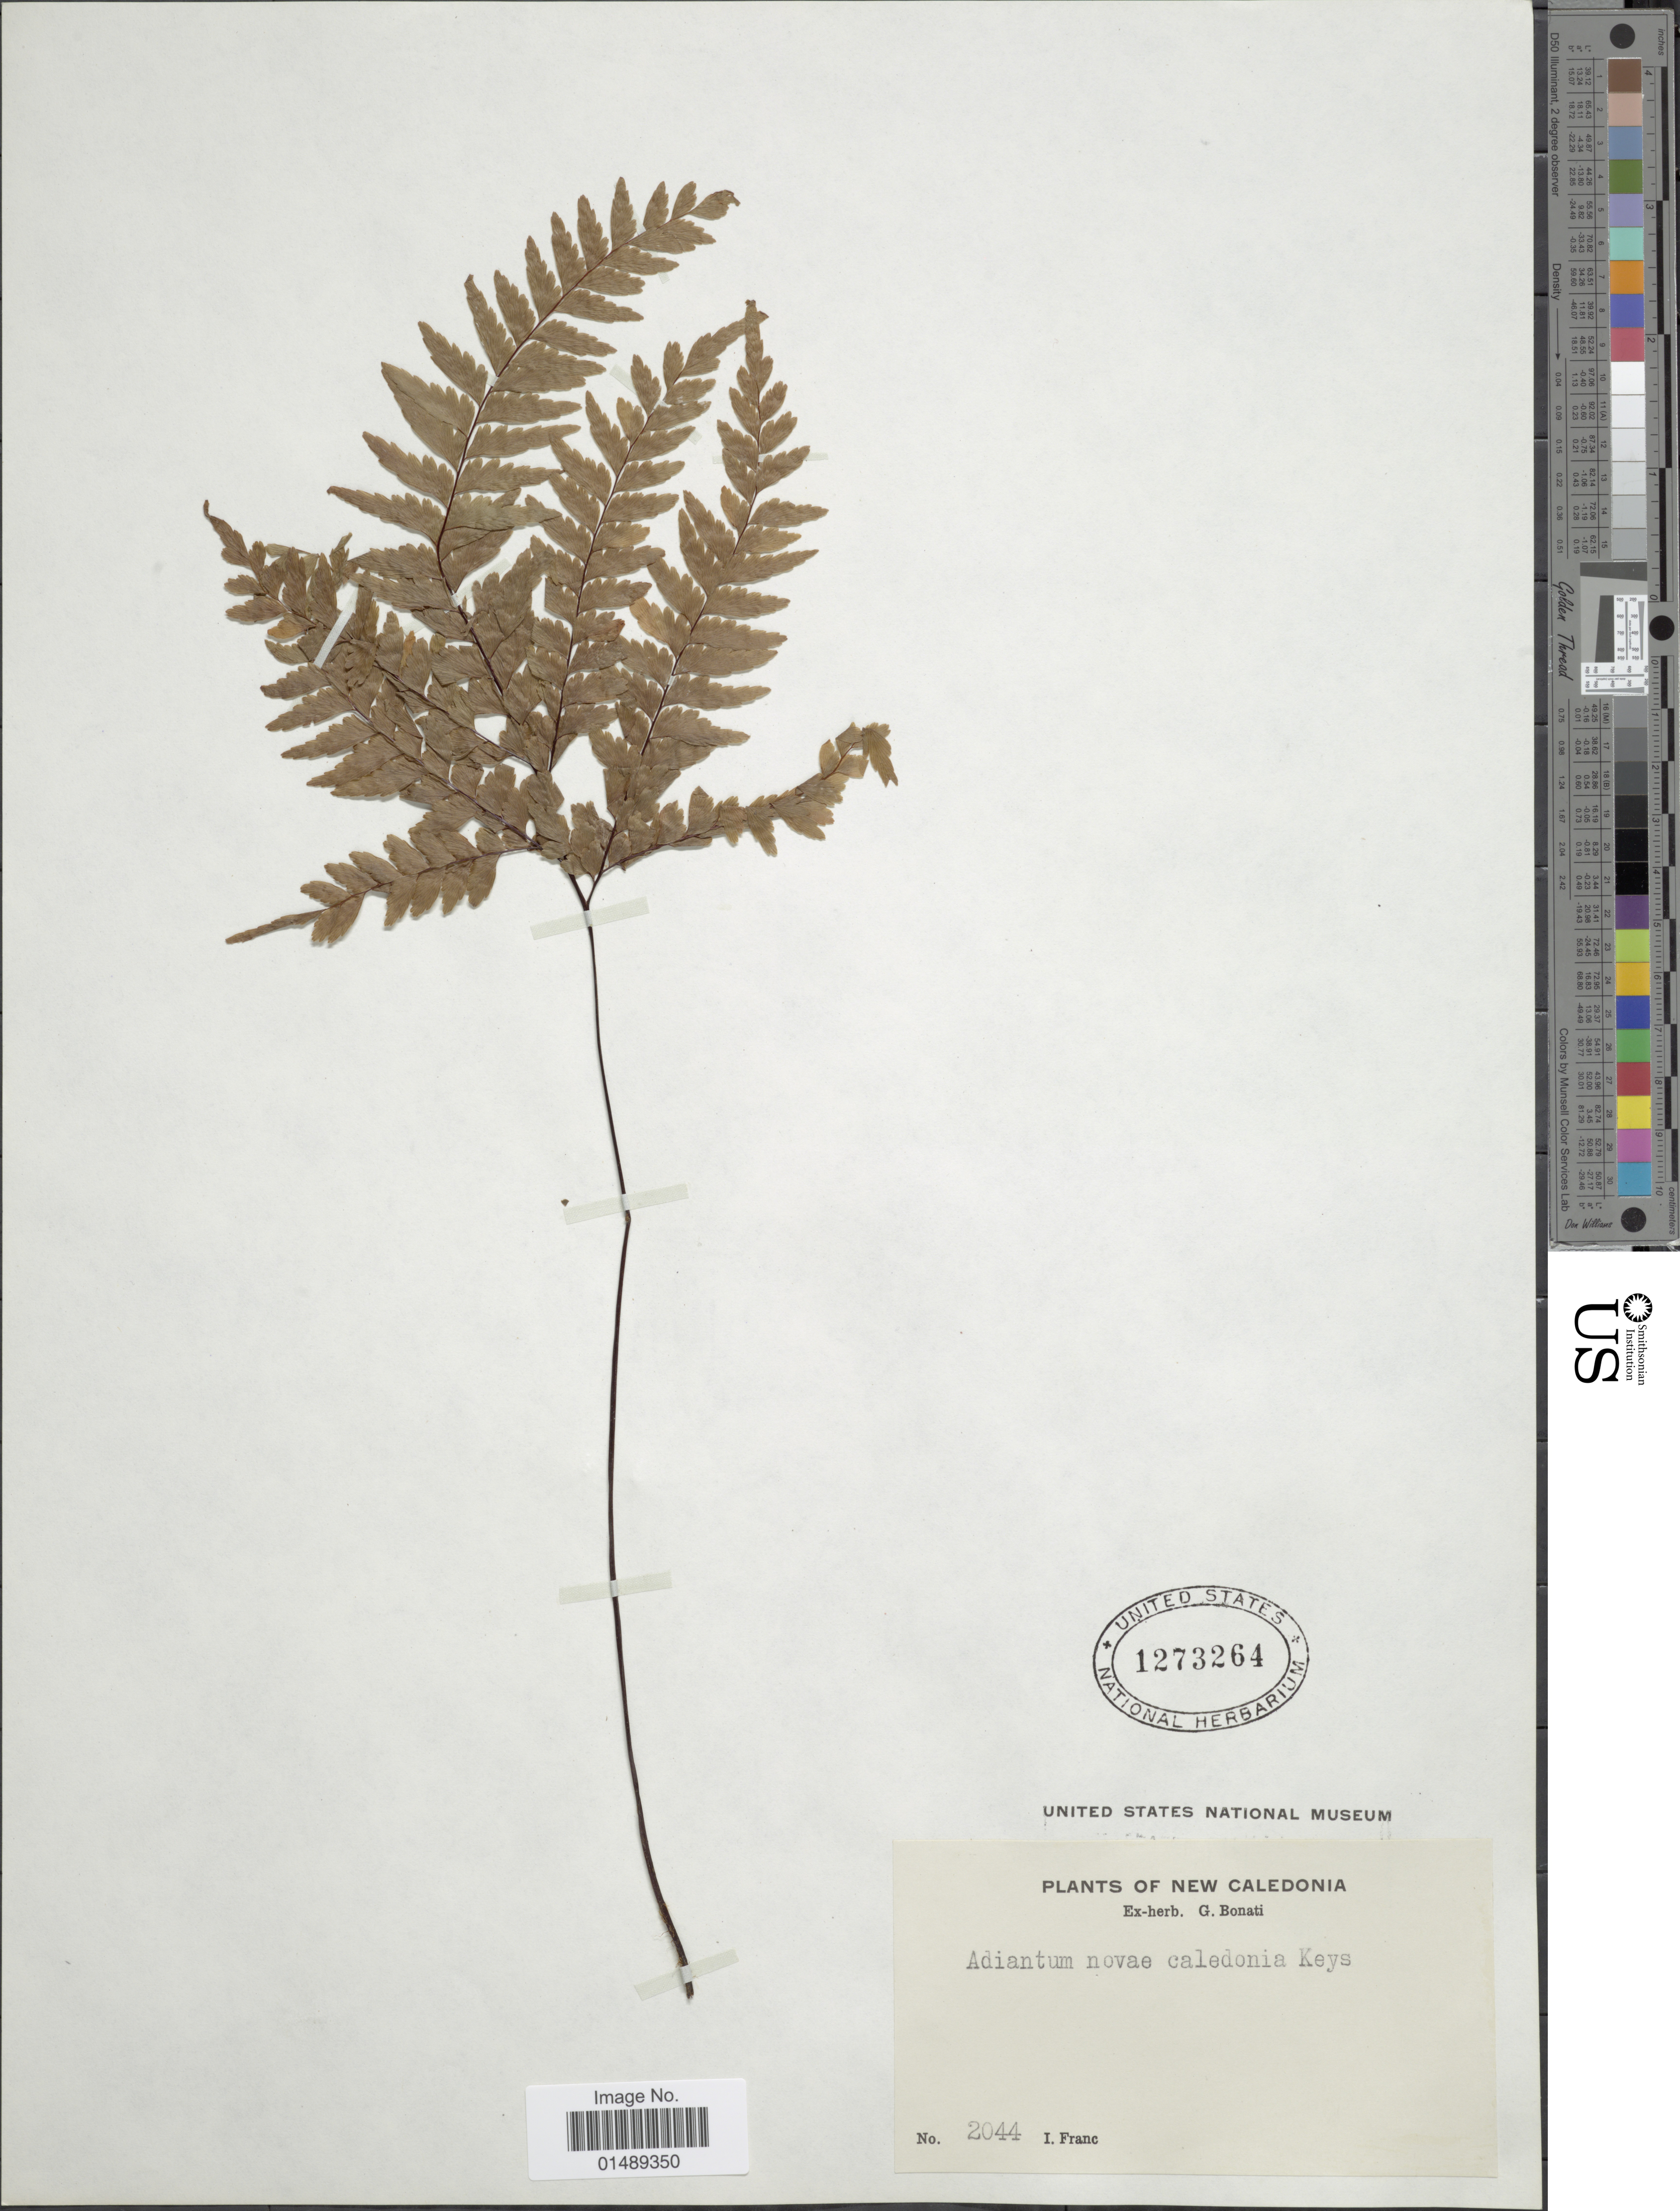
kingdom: Plantae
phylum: Tracheophyta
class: Polypodiopsida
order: Polypodiales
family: Pteridaceae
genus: Adiantum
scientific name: Adiantum novae-caledoniae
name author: Keyserl.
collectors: I. Franc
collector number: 2044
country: New Caledonia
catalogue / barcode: US 1273264